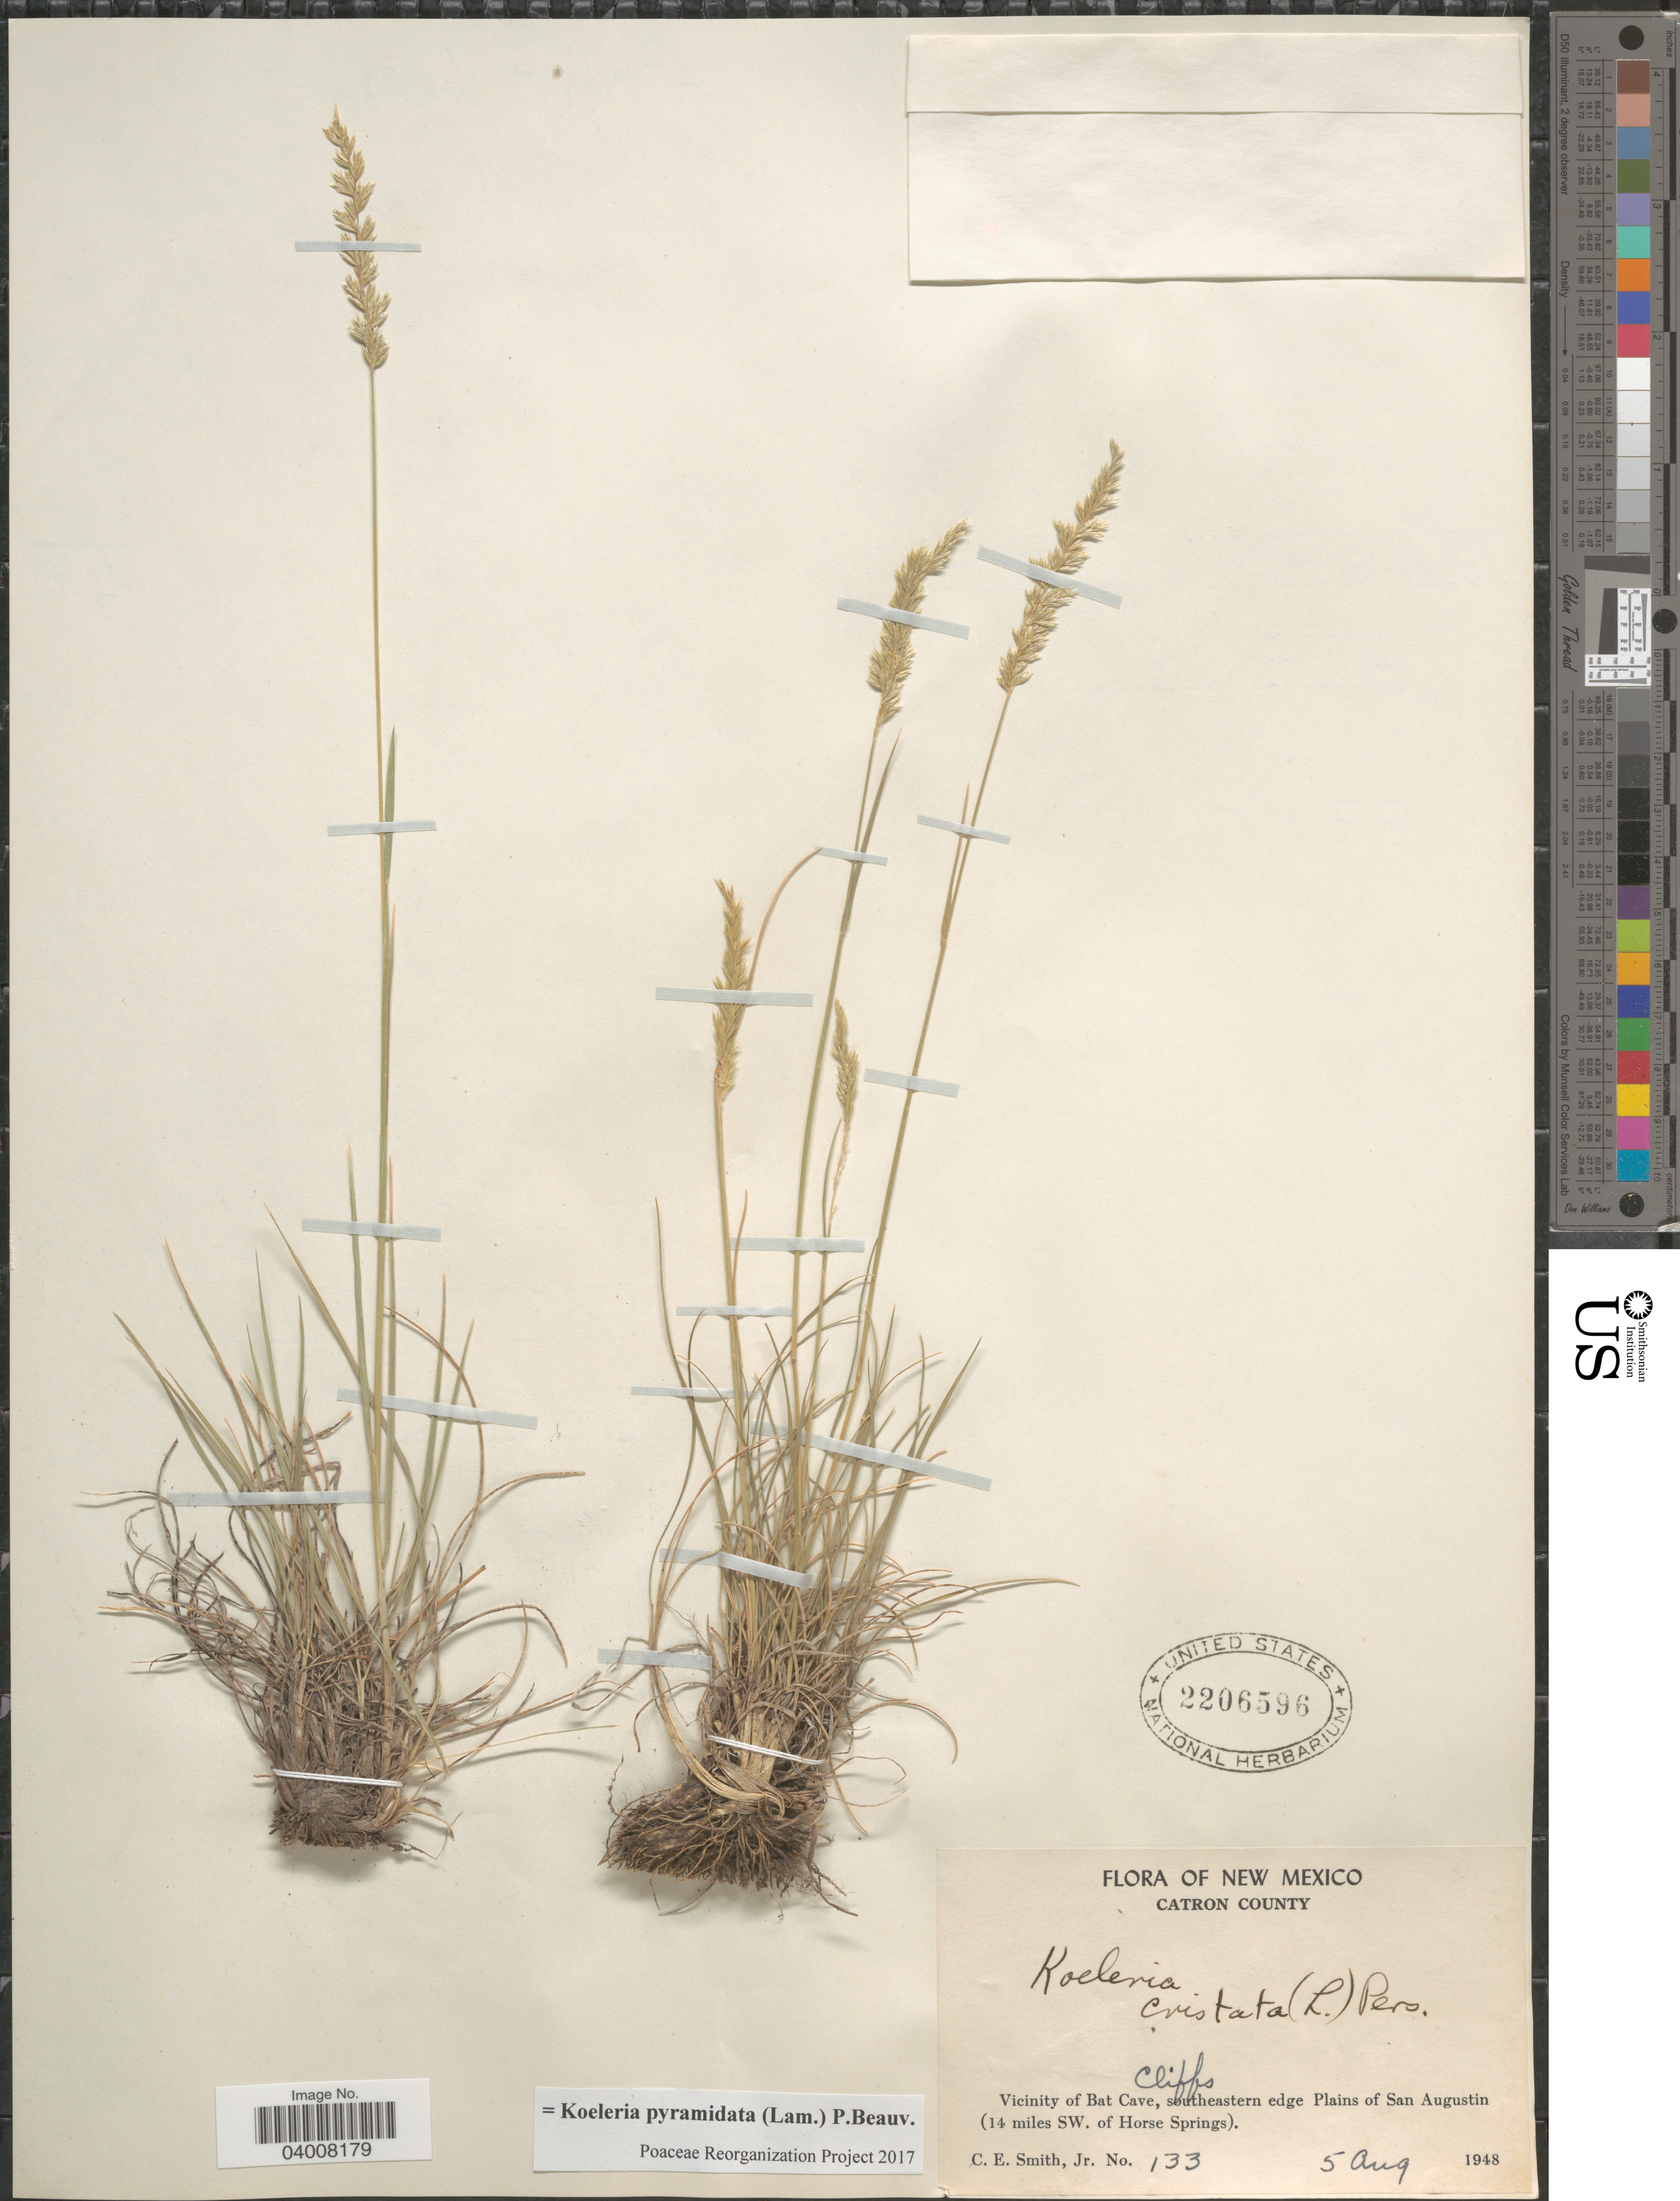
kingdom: Plantae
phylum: Tracheophyta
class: Liliopsida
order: Poales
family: Poaceae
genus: Koeleria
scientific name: Koeleria pyramidata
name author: (Lam.) P. Beauv.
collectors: C. E. Smith Jr.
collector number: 133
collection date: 1948-08-05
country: United States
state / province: New Mexico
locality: Catron County. Vicinity of Bat Cave, southeastern edge Plains of San Augustin (14 miles SW. of Horse Springs).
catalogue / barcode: US 2206596